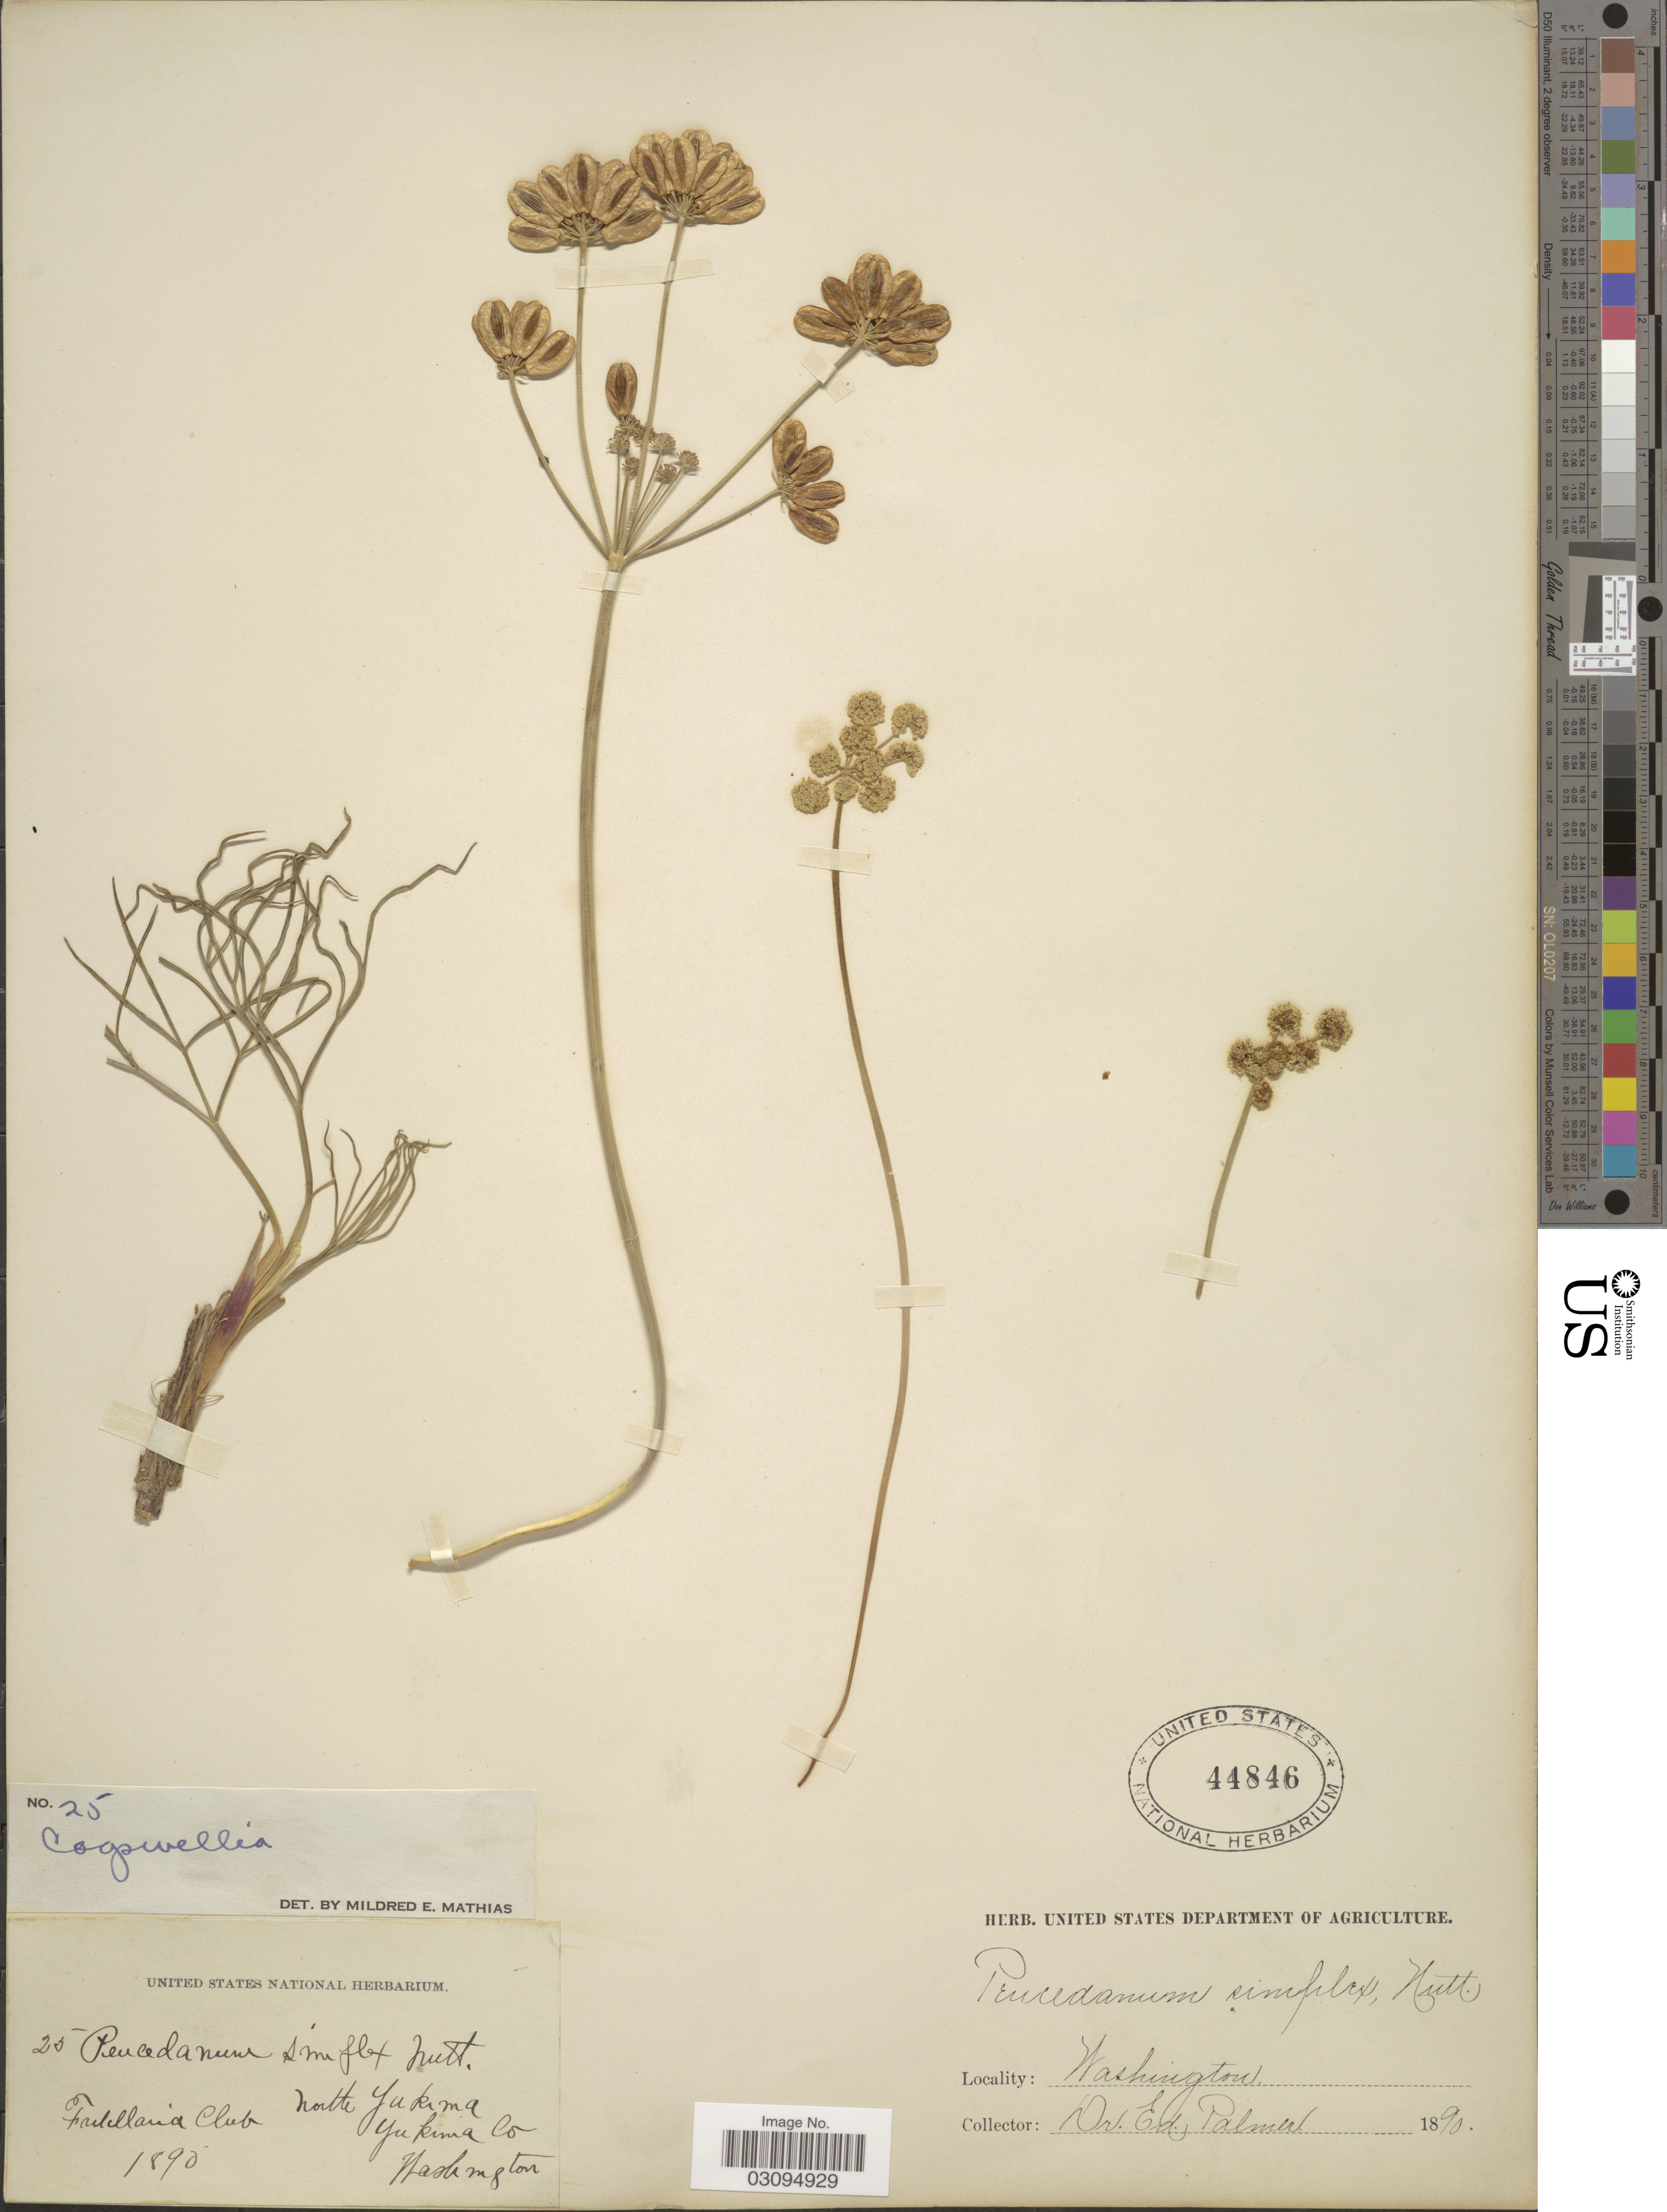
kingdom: Plantae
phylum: Tracheophyta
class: Magnoliopsida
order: Apiales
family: Apiaceae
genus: Lomatium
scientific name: Lomatium platycarpum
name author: (Torr.) J.M. Coult. & Rose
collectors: E. Palmer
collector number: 25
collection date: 1890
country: United States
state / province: Washington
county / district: Yakima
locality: Fritillaria Club, North Yakima, Yakima Co.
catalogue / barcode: US 44846